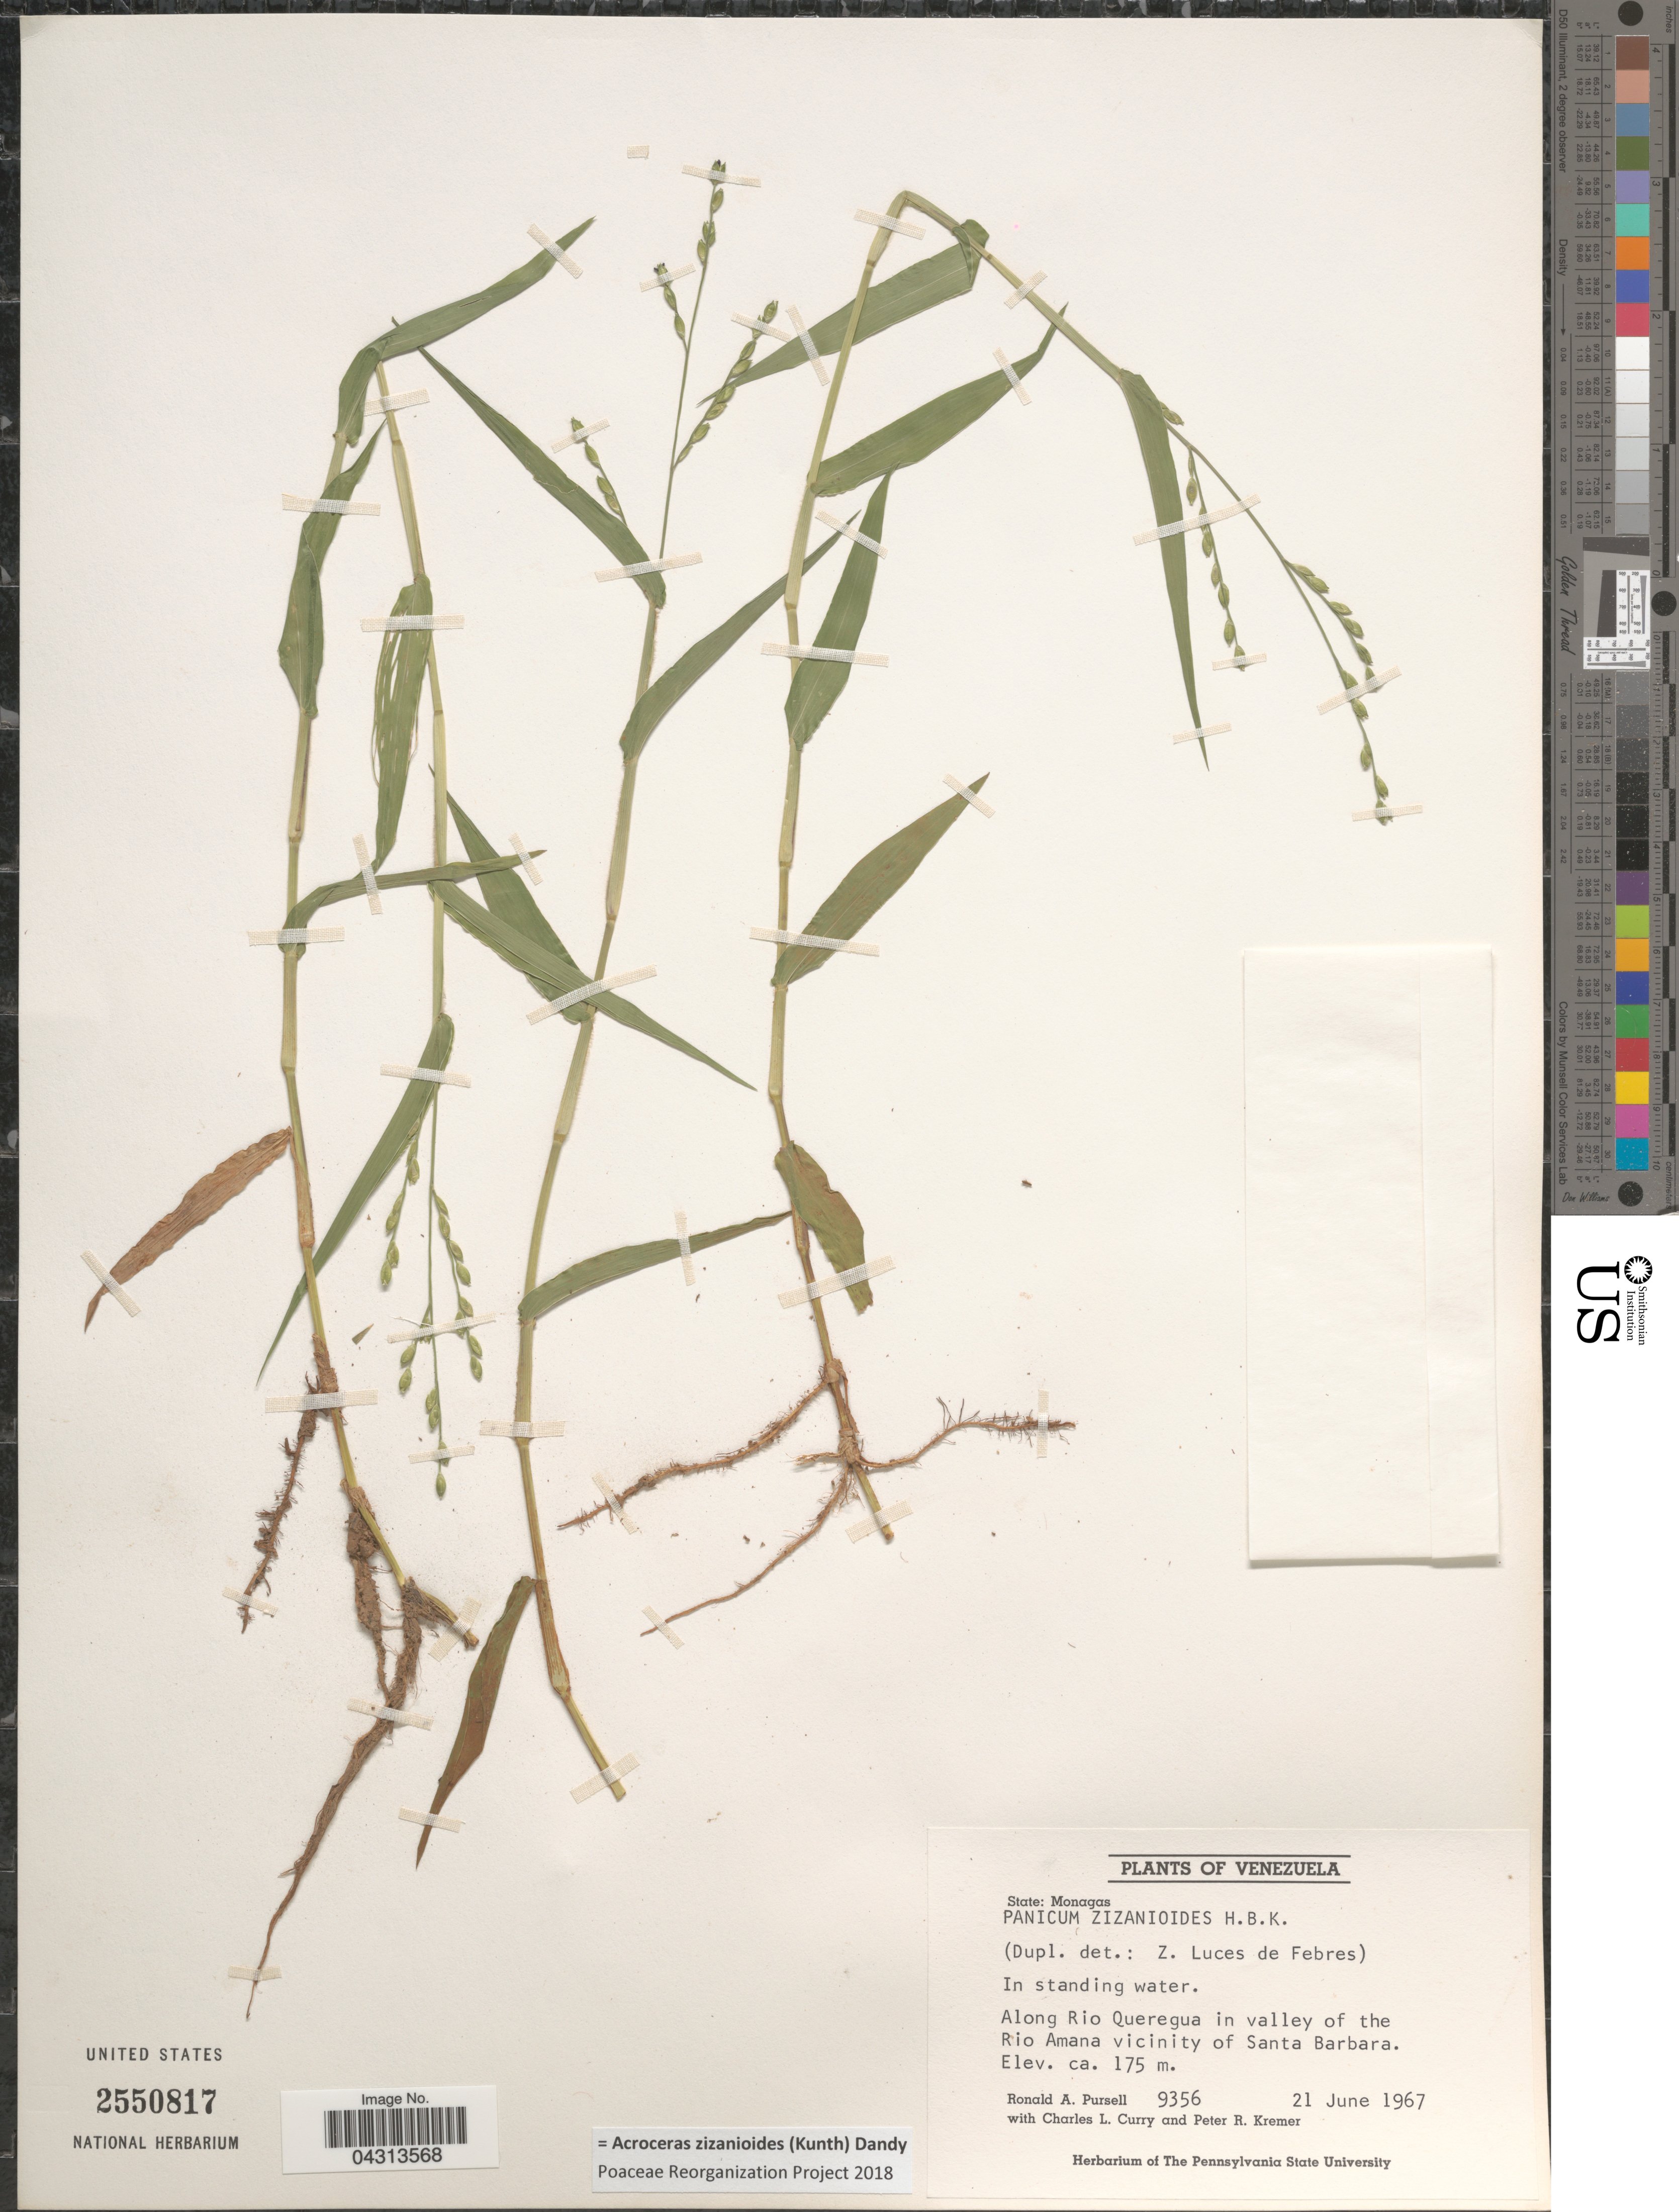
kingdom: Plantae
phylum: Tracheophyta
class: Liliopsida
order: Poales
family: Poaceae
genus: Acroceras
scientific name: Acroceras zizanioides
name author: (Kunth) Dandy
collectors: R. A. Pursell, C. L. Curry & P. Kremer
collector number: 9356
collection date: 1967-06-21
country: Venezuela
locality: In standing water. Along Rio Queregua in valley of the Rio Amana vicinity of Santa Barbara.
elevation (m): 175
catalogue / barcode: US 2550817